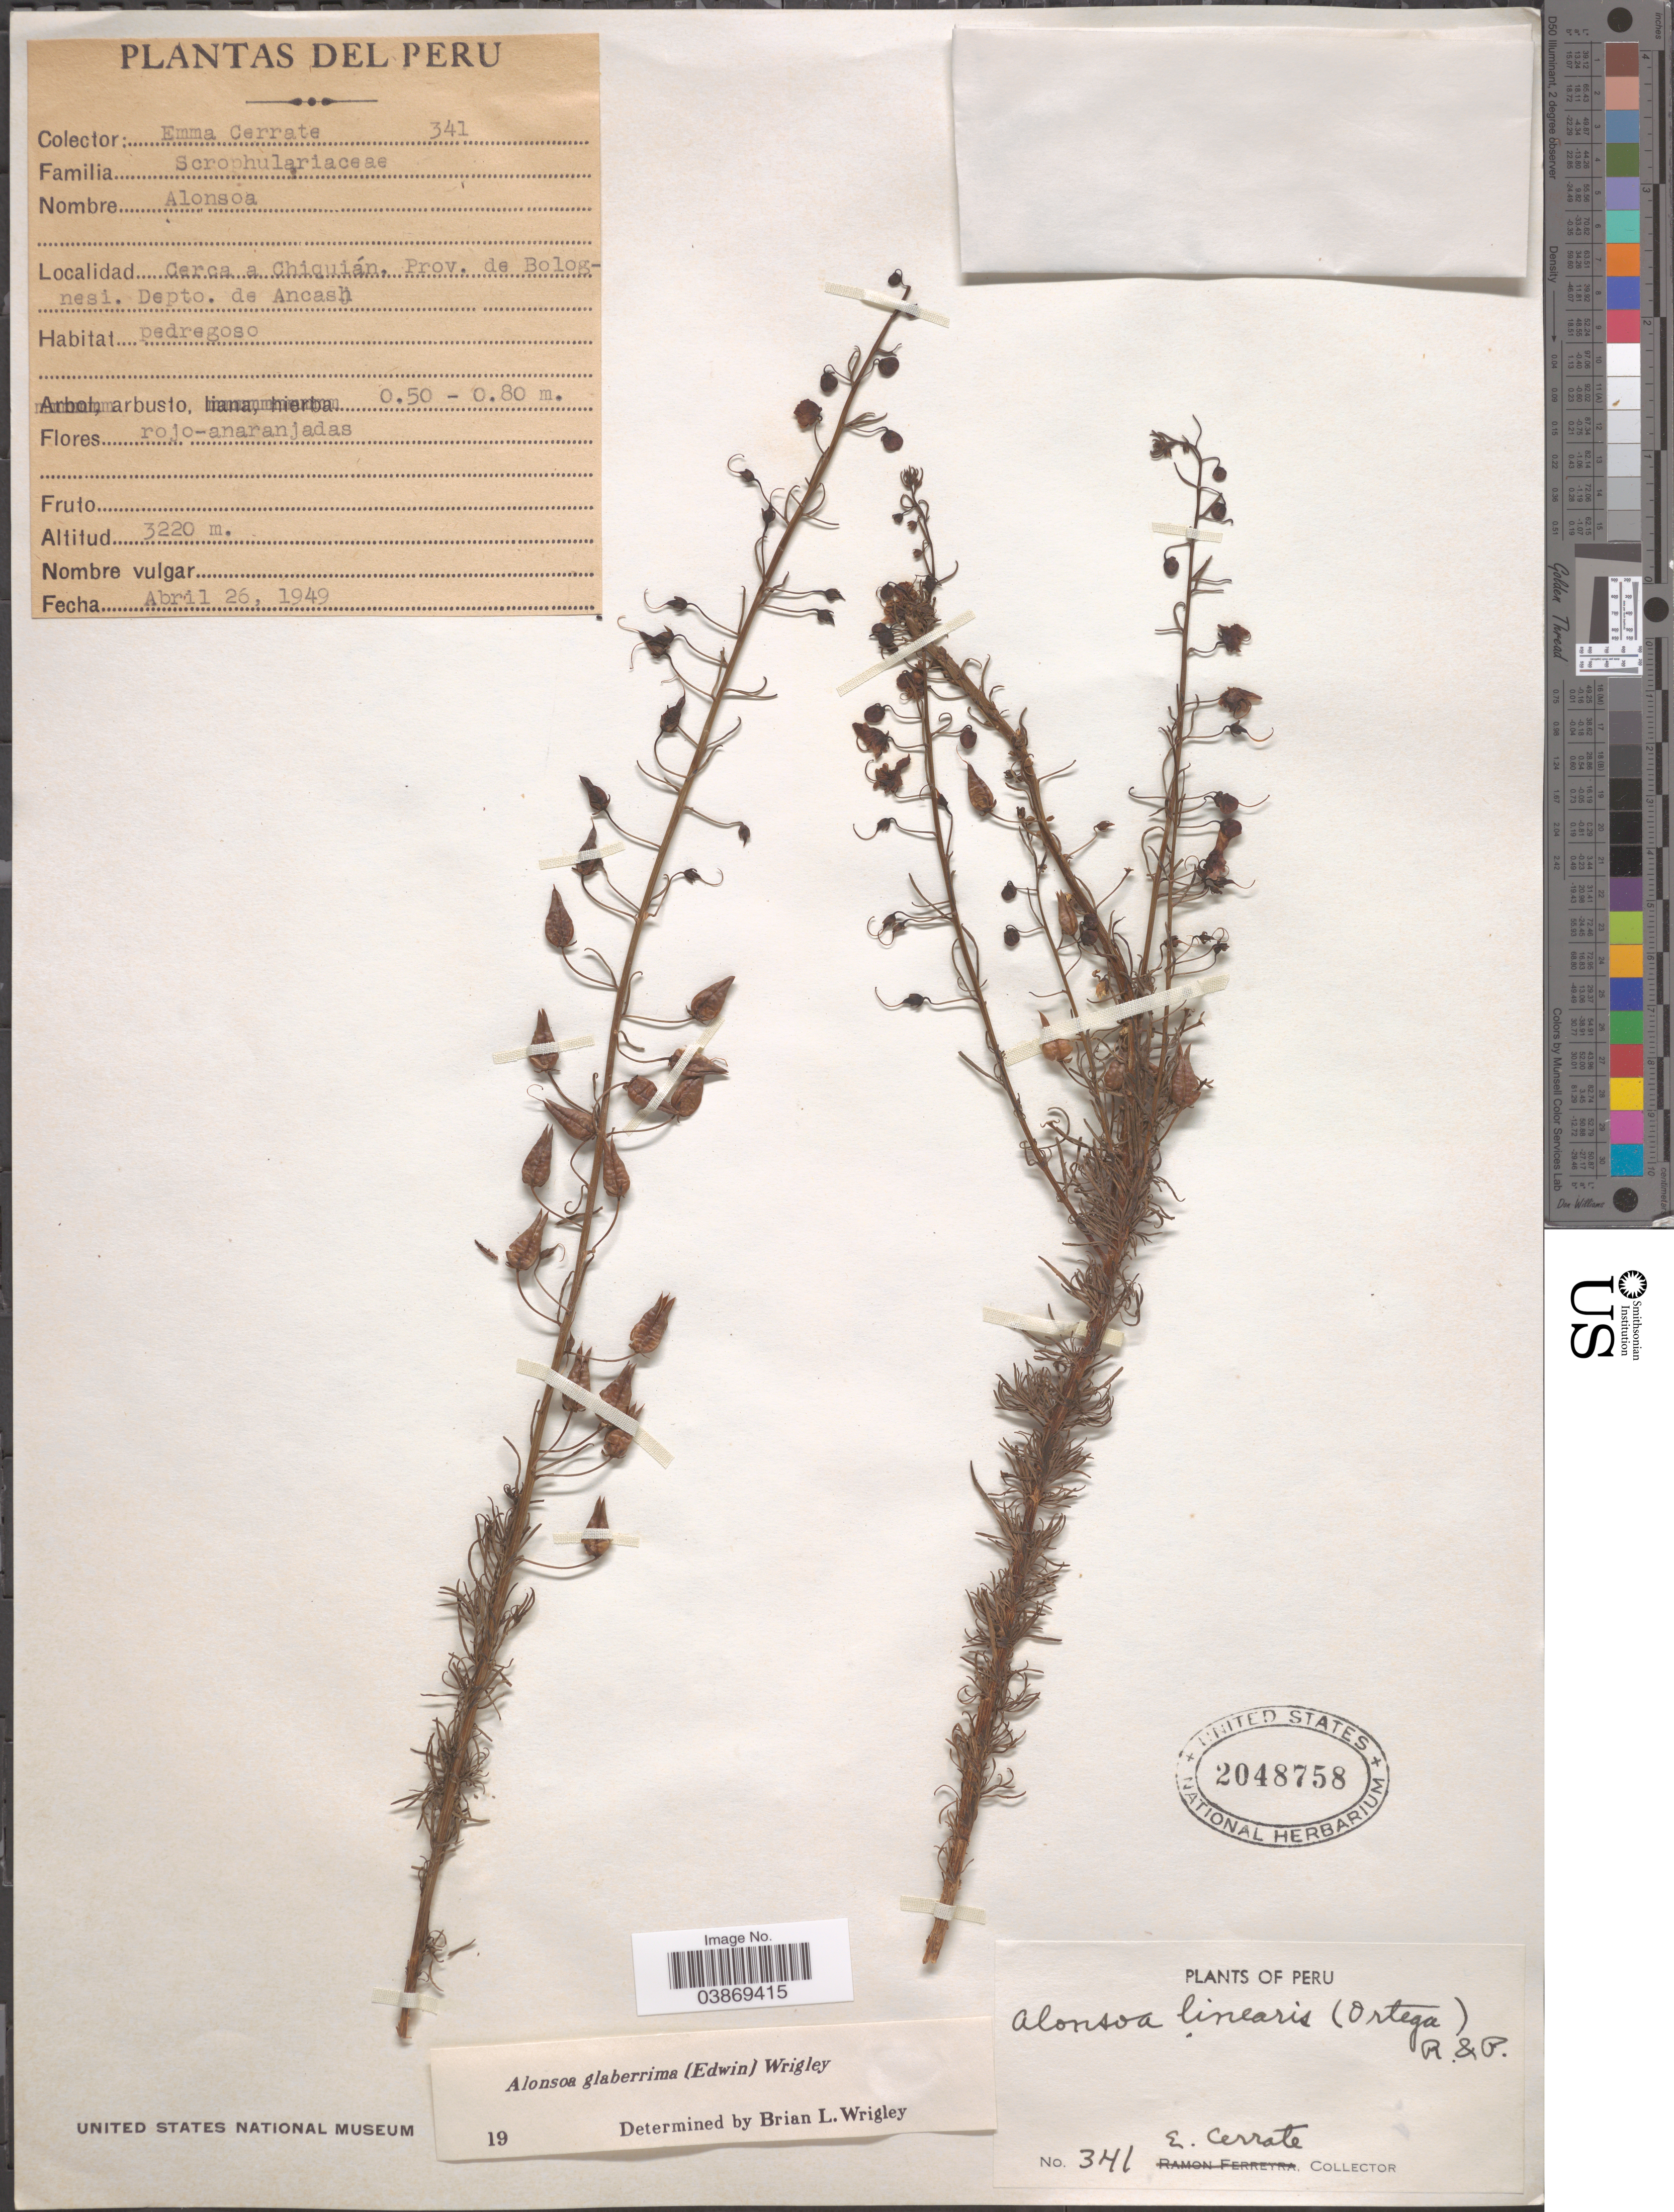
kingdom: Plantae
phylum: Tracheophyta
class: Magnoliopsida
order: Lamiales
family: Scrophulariaceae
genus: Alonsoa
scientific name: Alonsoa linearis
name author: (Jacq.) Ruiz & Pav.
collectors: E. Cerrate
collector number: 341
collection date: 1949-04-26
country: Peru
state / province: Ancash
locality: Cerca a Chiquián. Prov. de Bolognesi. Depto. de Ancash.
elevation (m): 3220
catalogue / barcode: US 2048758